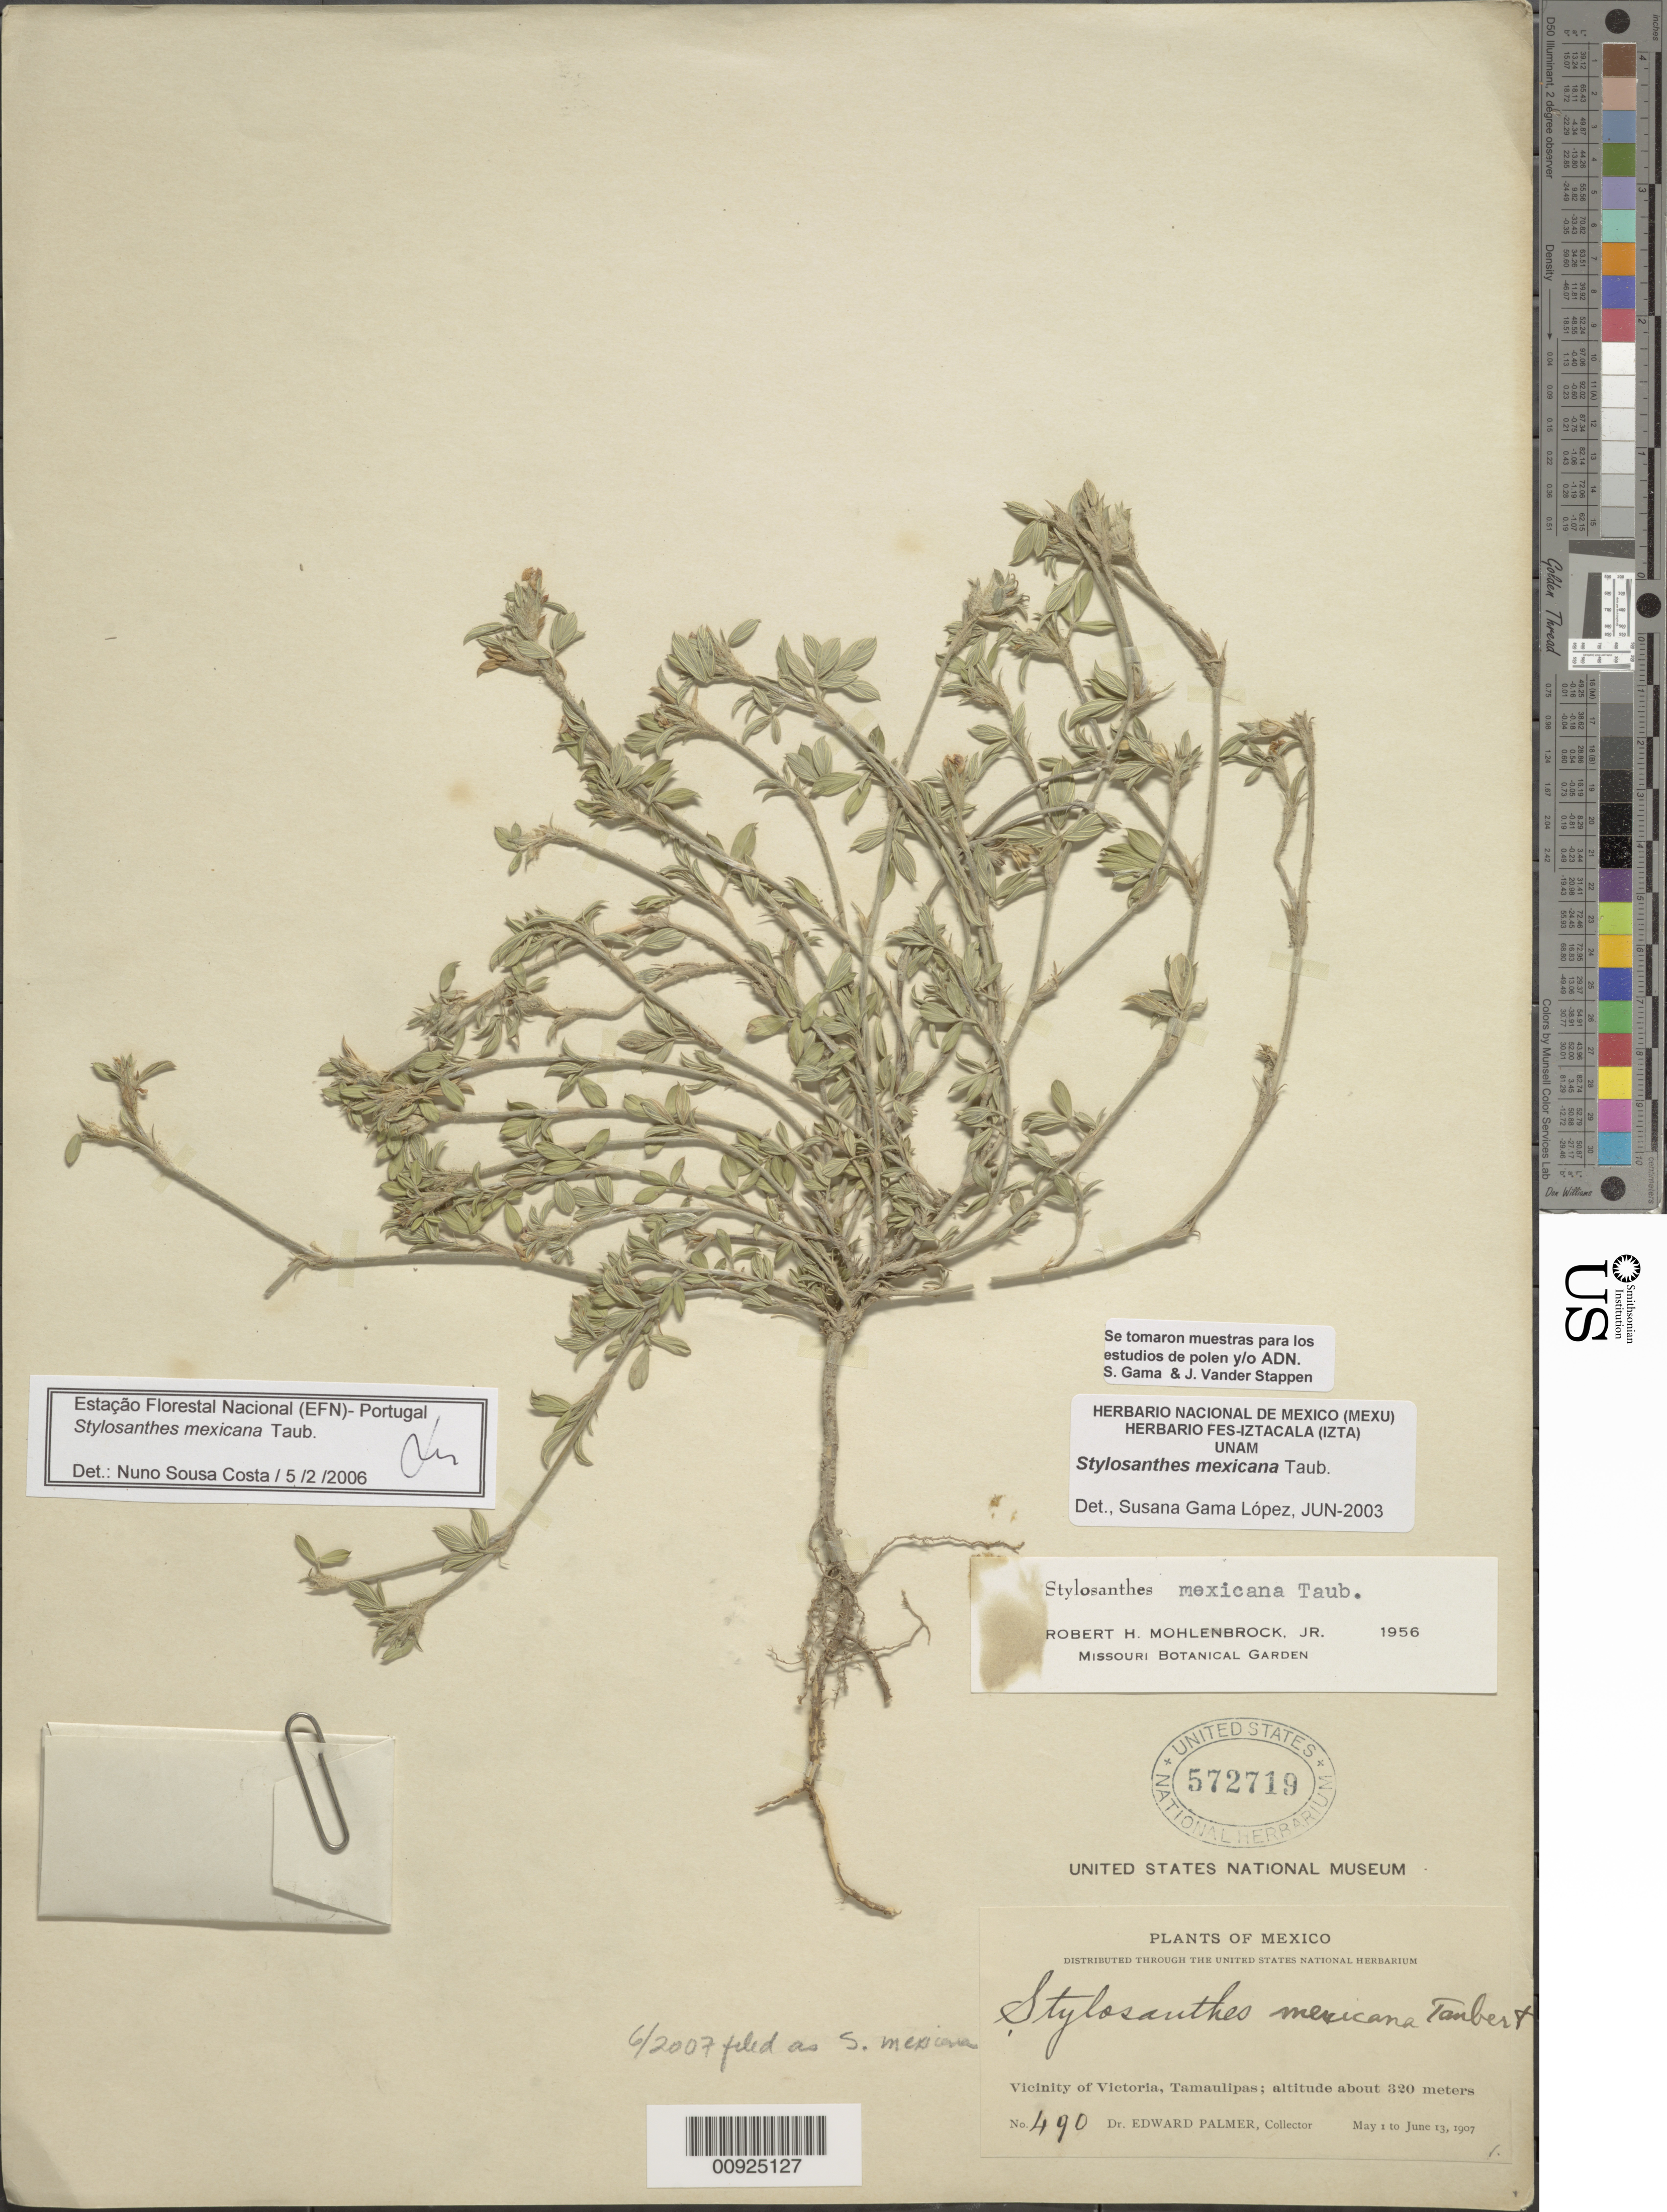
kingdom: Plantae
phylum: Tracheophyta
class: Magnoliopsida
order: Fabales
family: Fabaceae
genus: Stylosanthes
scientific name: Stylosanthes mexicana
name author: Taub.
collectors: E. Palmer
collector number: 490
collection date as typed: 01 May 1907 to 13 Jun 1907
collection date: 1907-05-01/1907-06-13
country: Mexico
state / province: Tamaulipas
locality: Vicinity of Victoria.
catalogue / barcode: US 572719